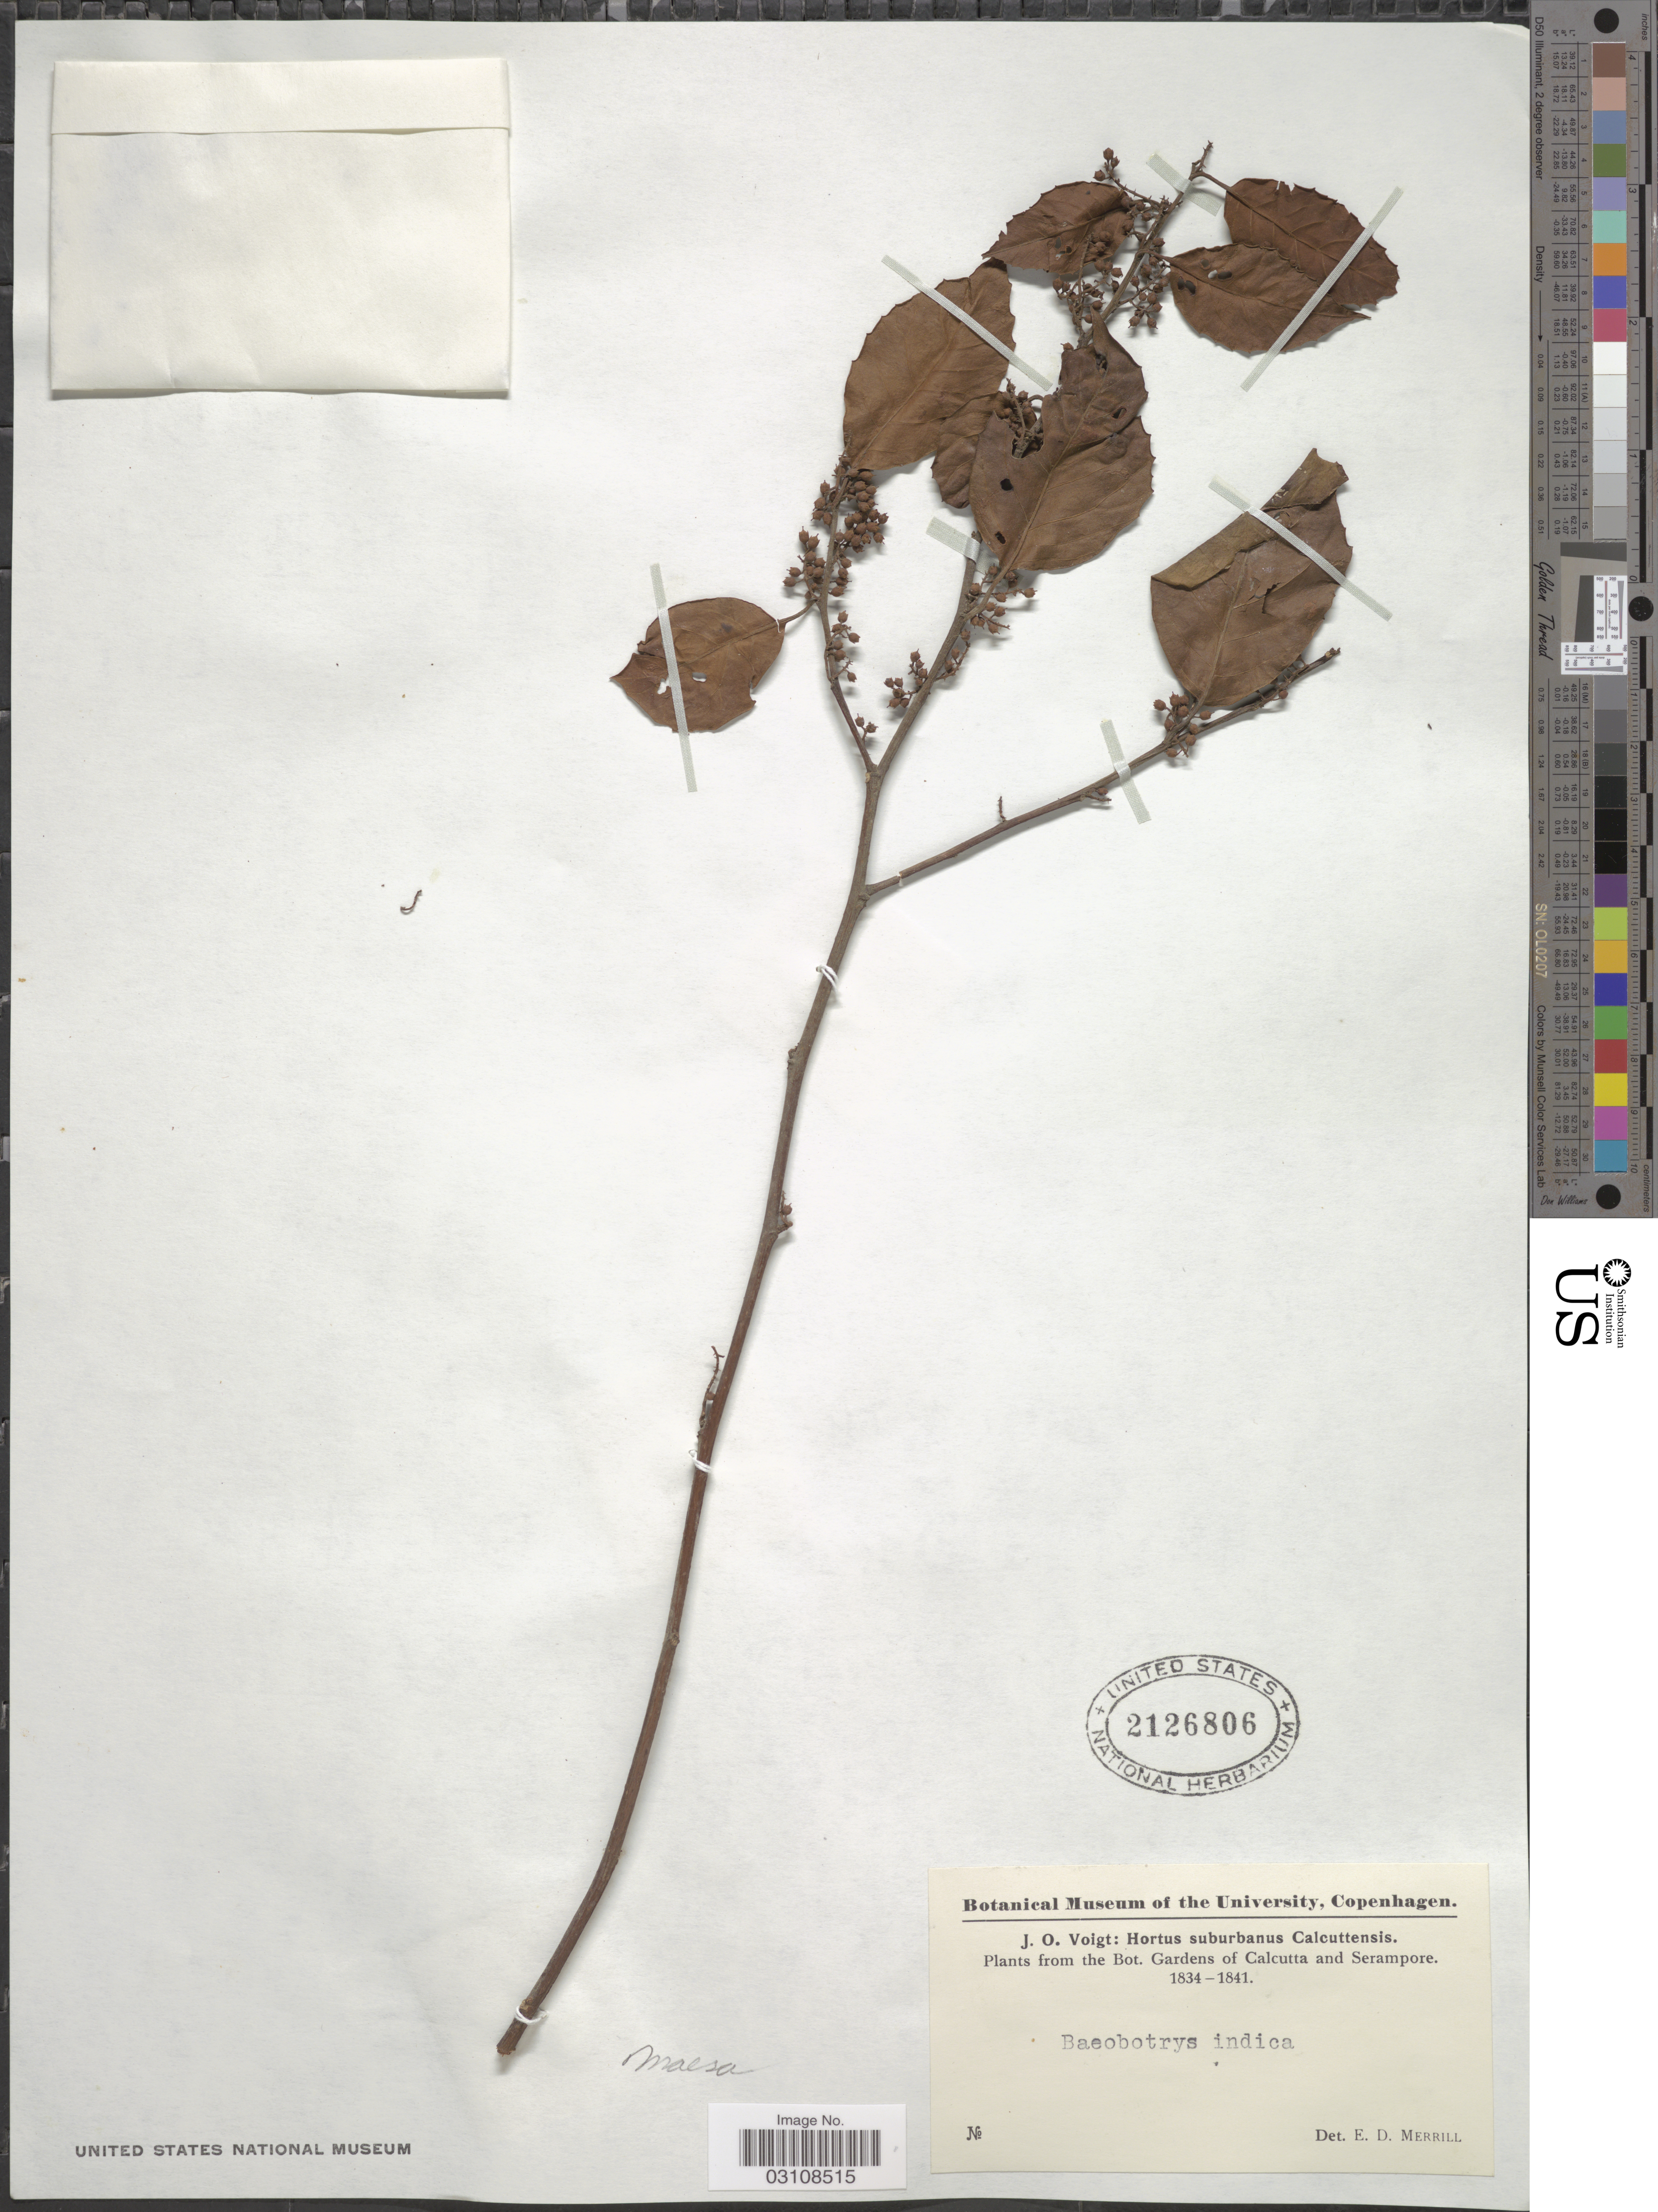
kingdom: Plantae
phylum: Tracheophyta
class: Magnoliopsida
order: Ericales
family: Primulaceae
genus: Maesa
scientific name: Maesa indica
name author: (Roxb.) A. DC.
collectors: J. O. Voigt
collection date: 1834/1841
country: India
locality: Bot. Gardens of Calcutta and Serampore.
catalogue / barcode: US 2126806